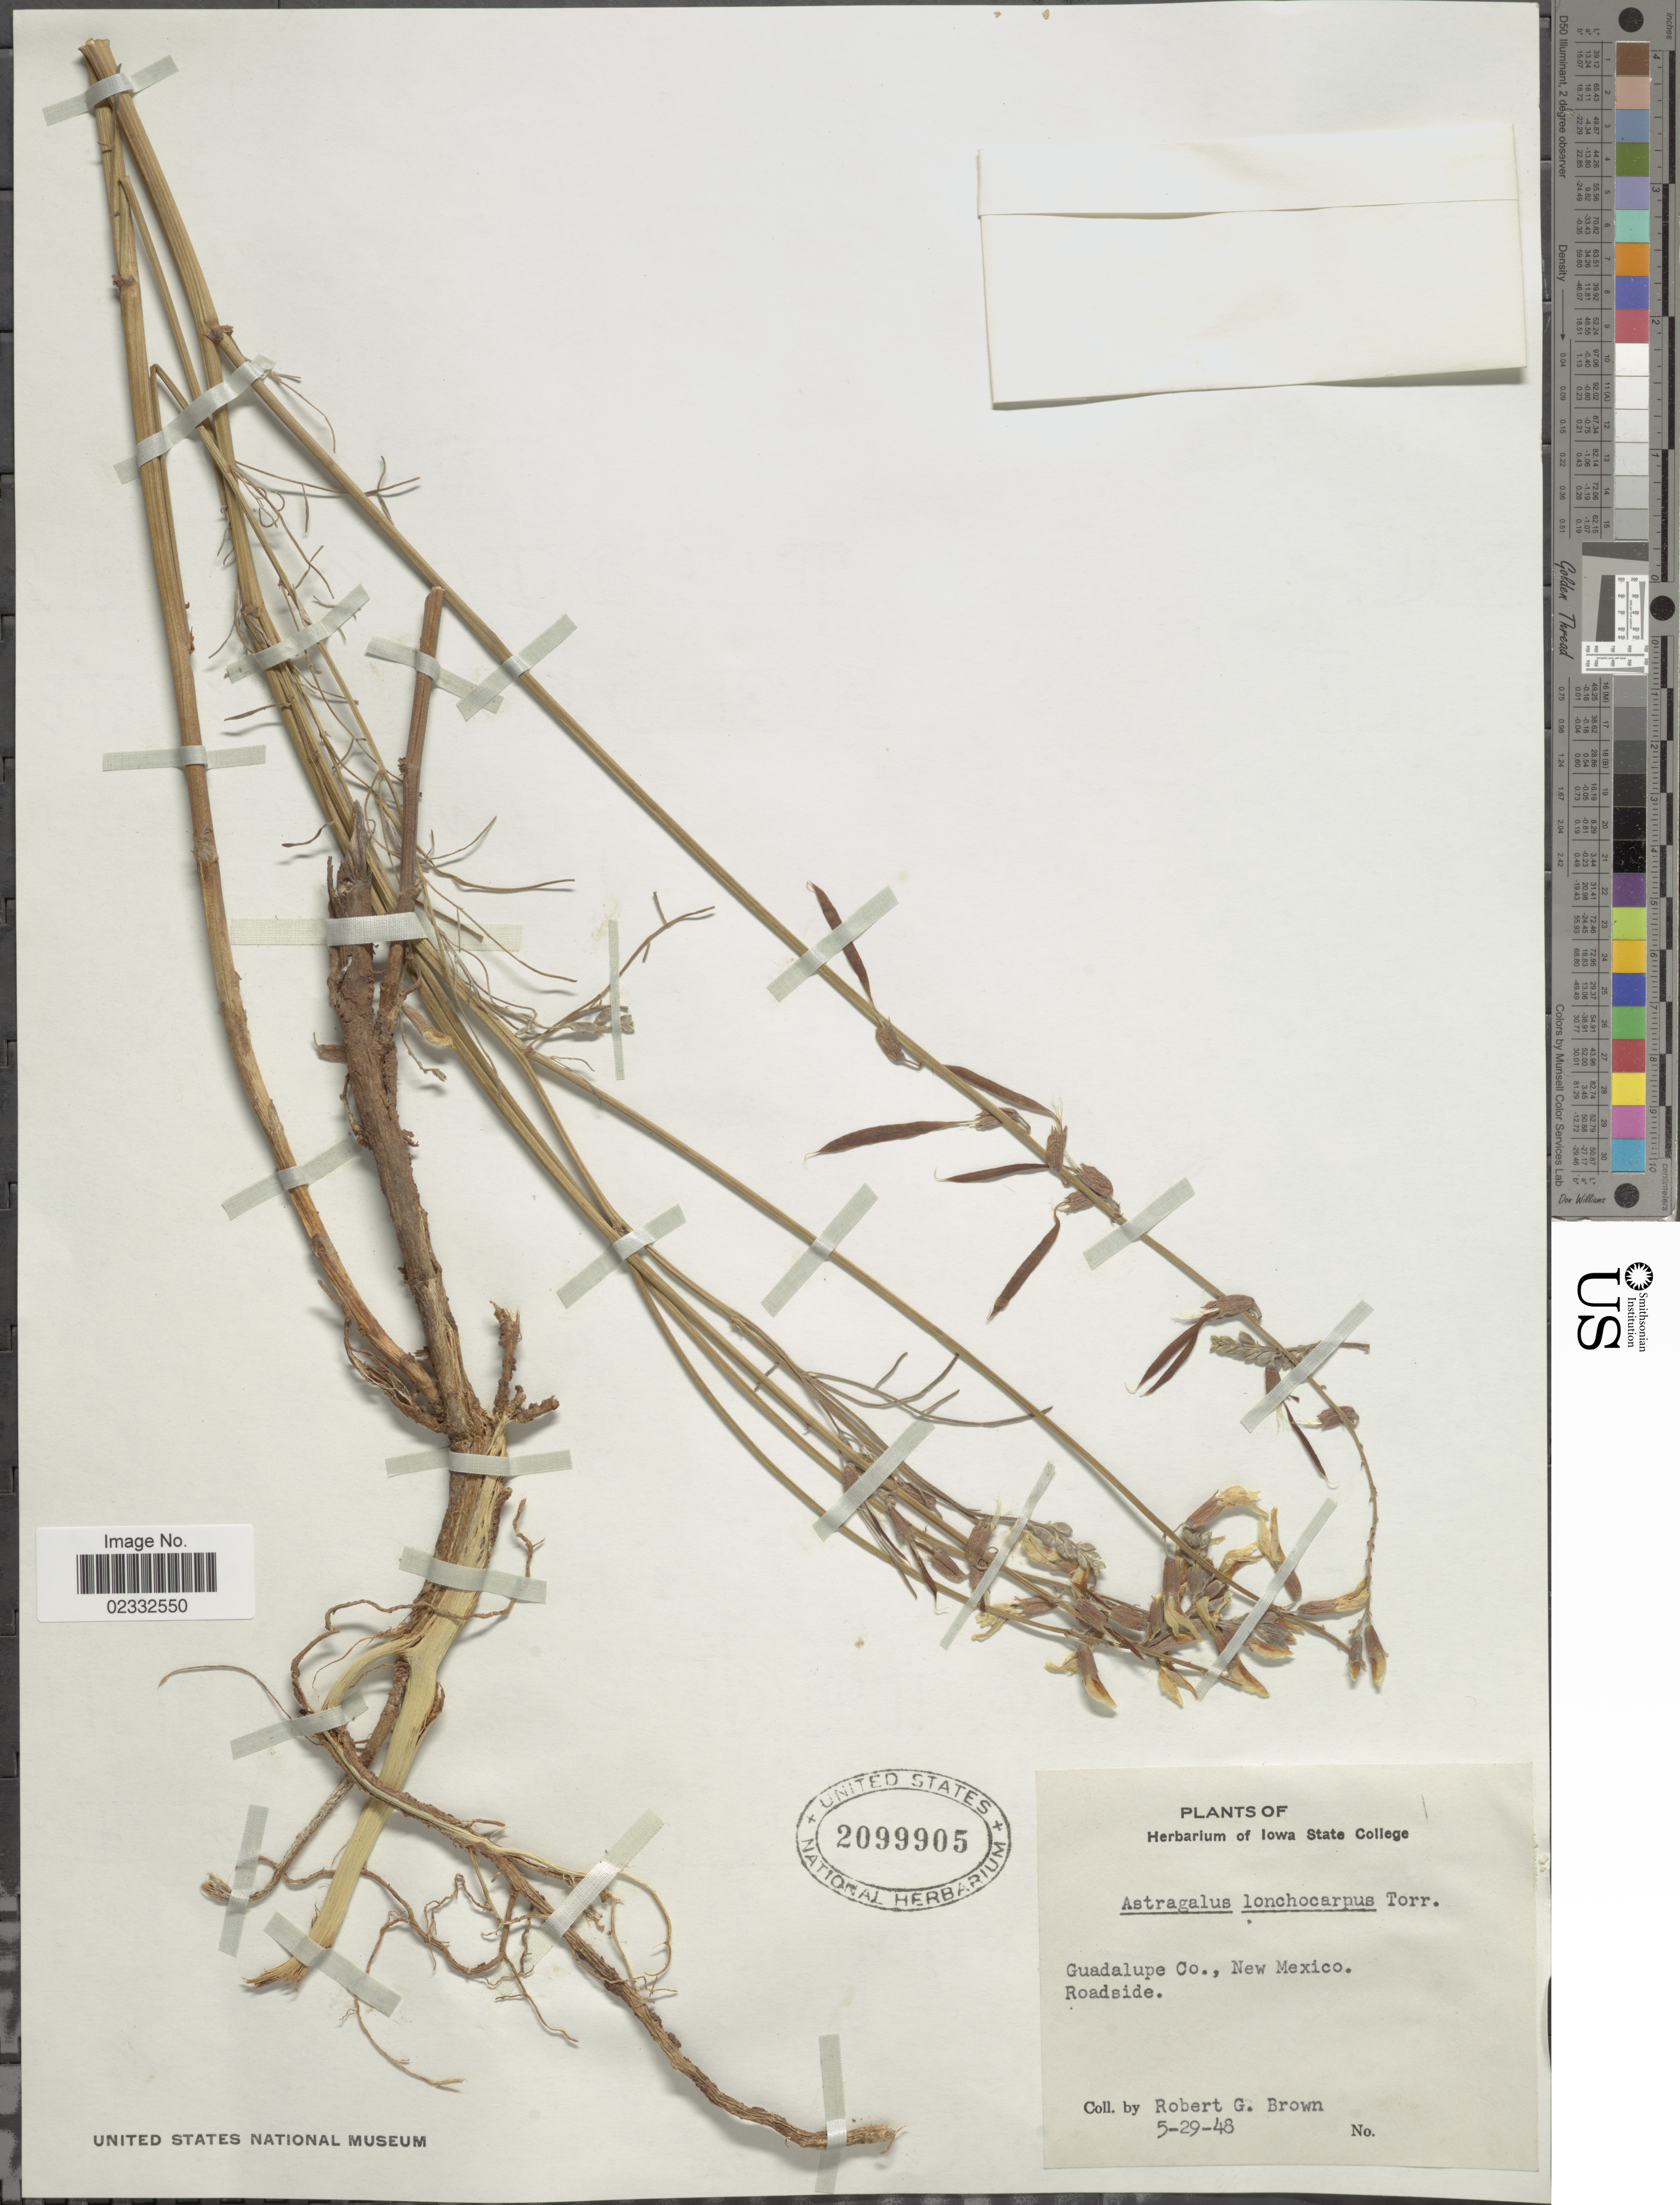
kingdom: Plantae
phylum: Tracheophyta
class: Magnoliopsida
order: Fabales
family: Fabaceae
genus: Astragalus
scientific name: Astragalus lonchocarpus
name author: Torr.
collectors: W. T. Aiton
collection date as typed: Transcribed d/m/y: 29/5/48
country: United States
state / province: New Mexico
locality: Guadalupe Co., New Mexico. Roadside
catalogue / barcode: US 2099905